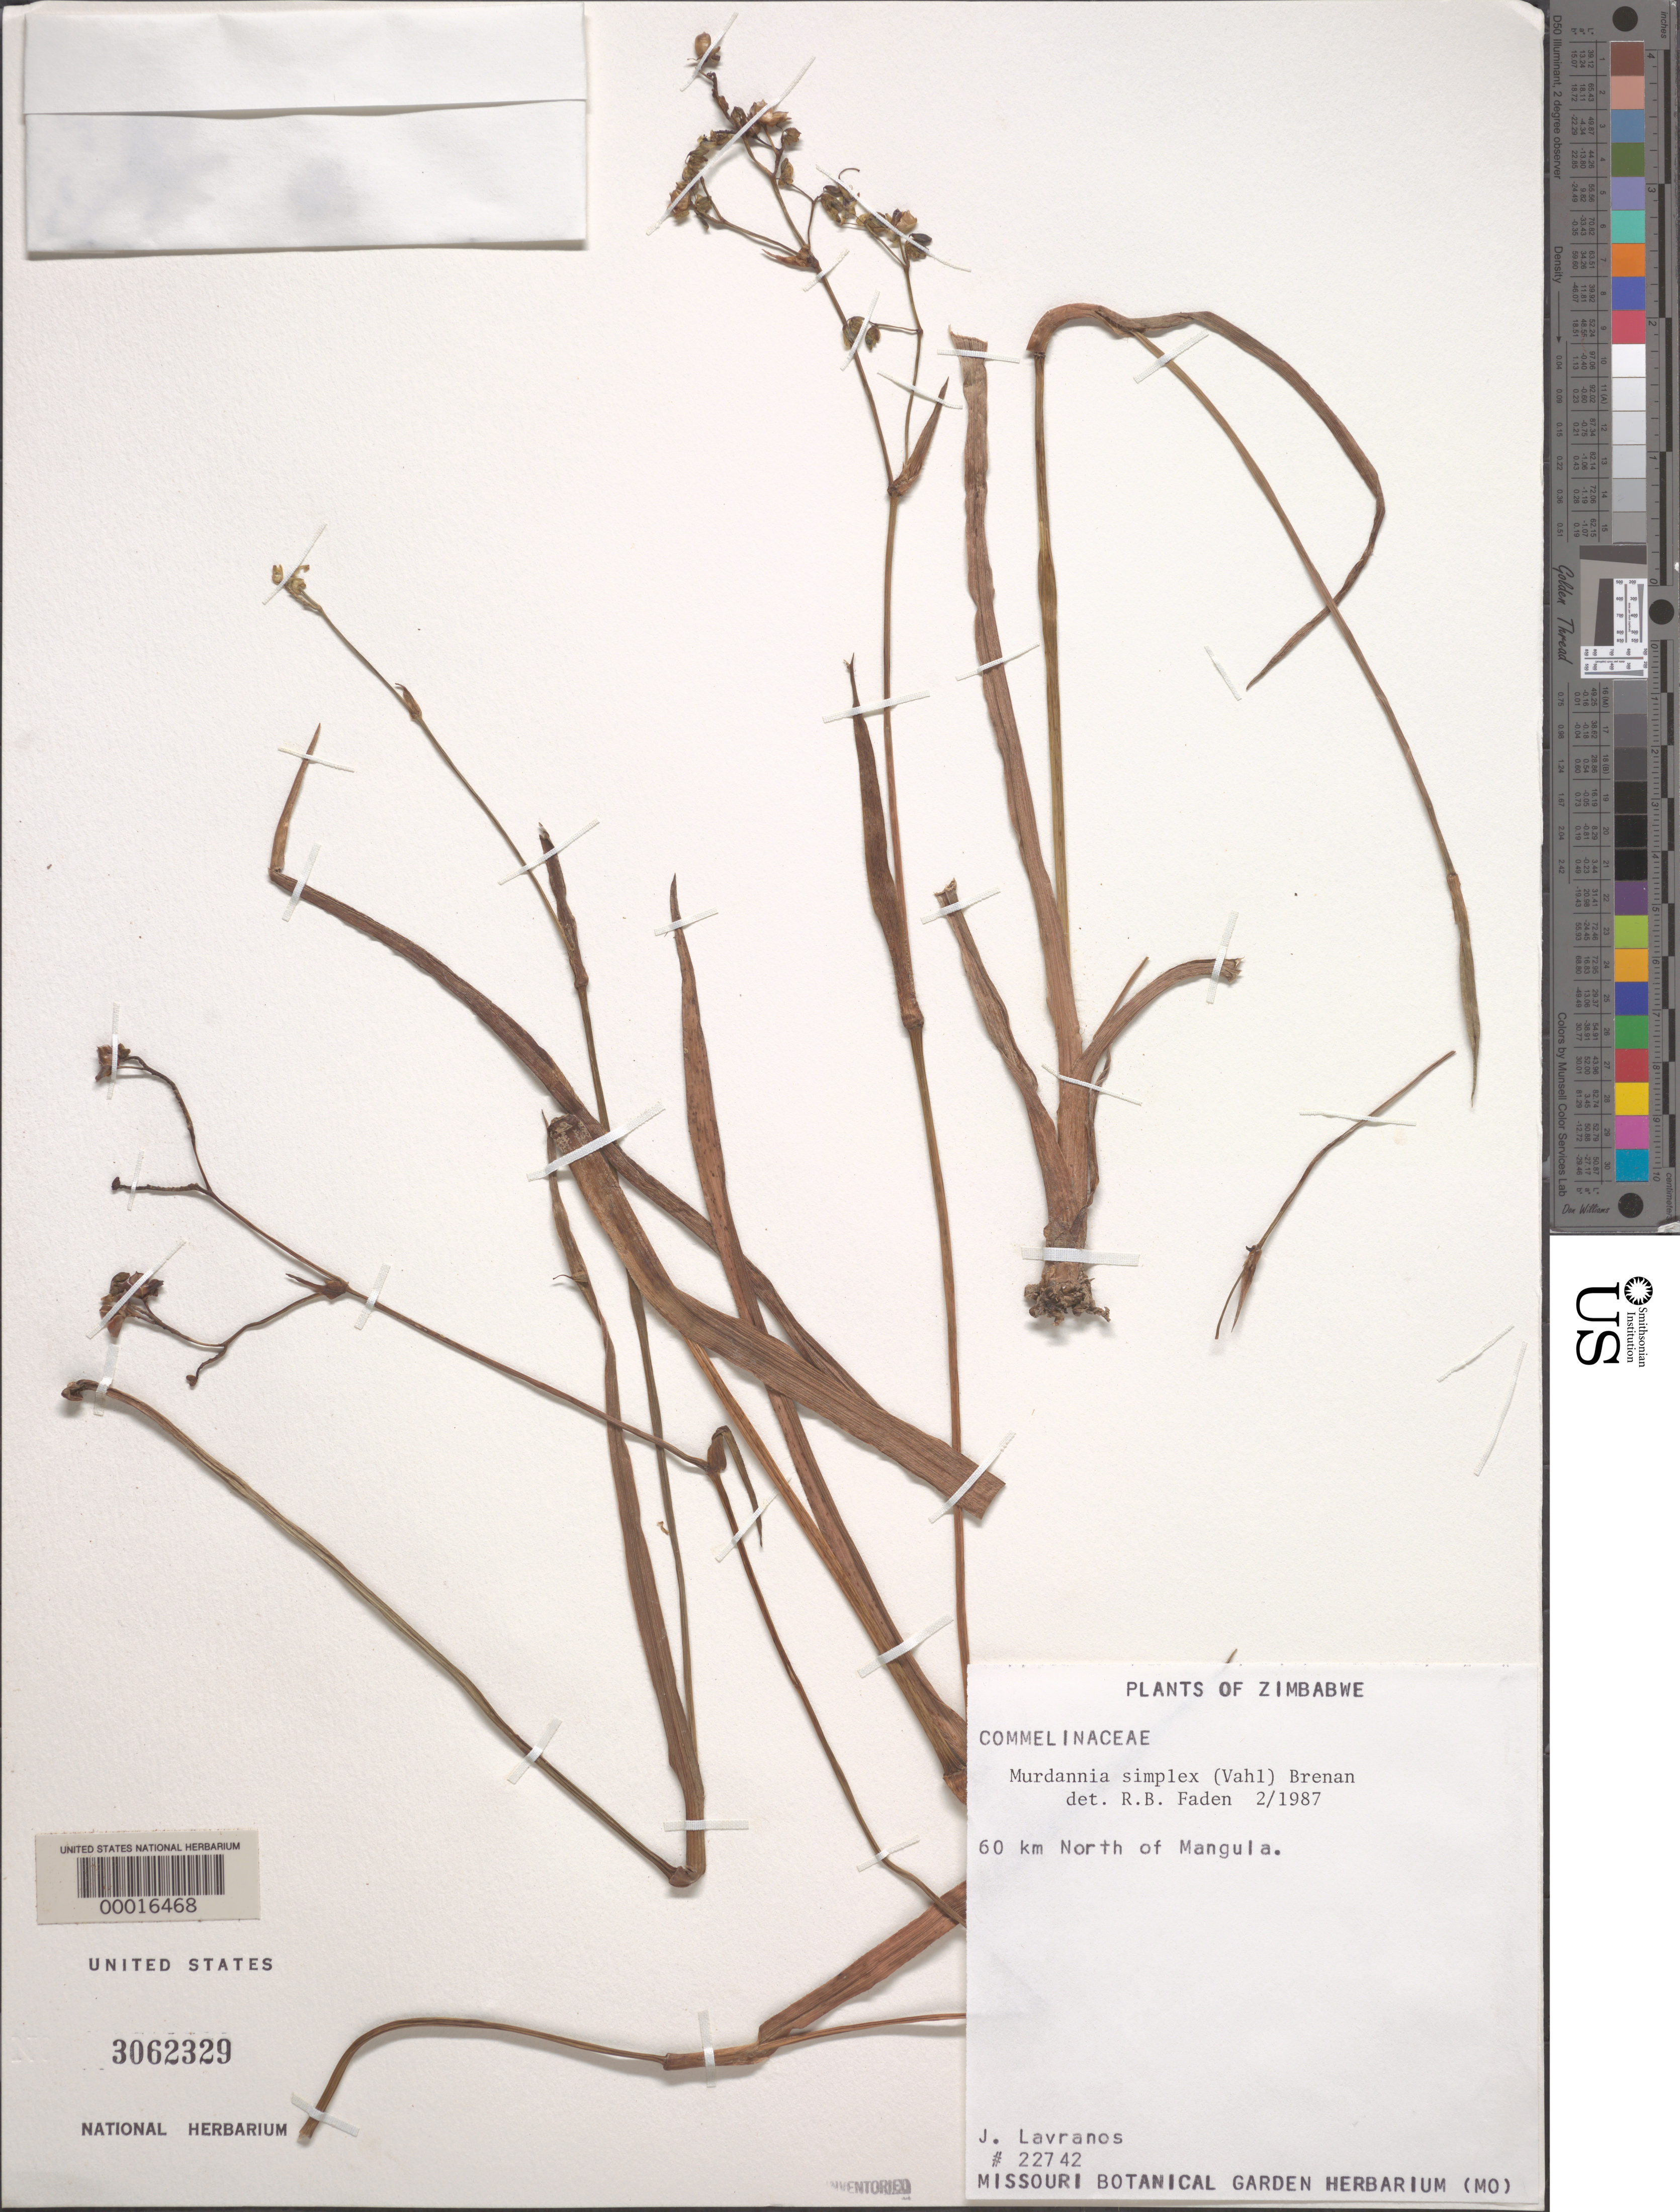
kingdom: Plantae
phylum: Tracheophyta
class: Liliopsida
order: Commelinales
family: Commelinaceae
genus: Murdannia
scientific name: Murdannia simplex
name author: (Vahl) Brenan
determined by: Faden, Robert B., (US), Smithsonian Institution - National Museum of Natural History (UNITED STATES)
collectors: J. Lavranos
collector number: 22742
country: Zimbabwe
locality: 60 km n of mangula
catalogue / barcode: US 3062329